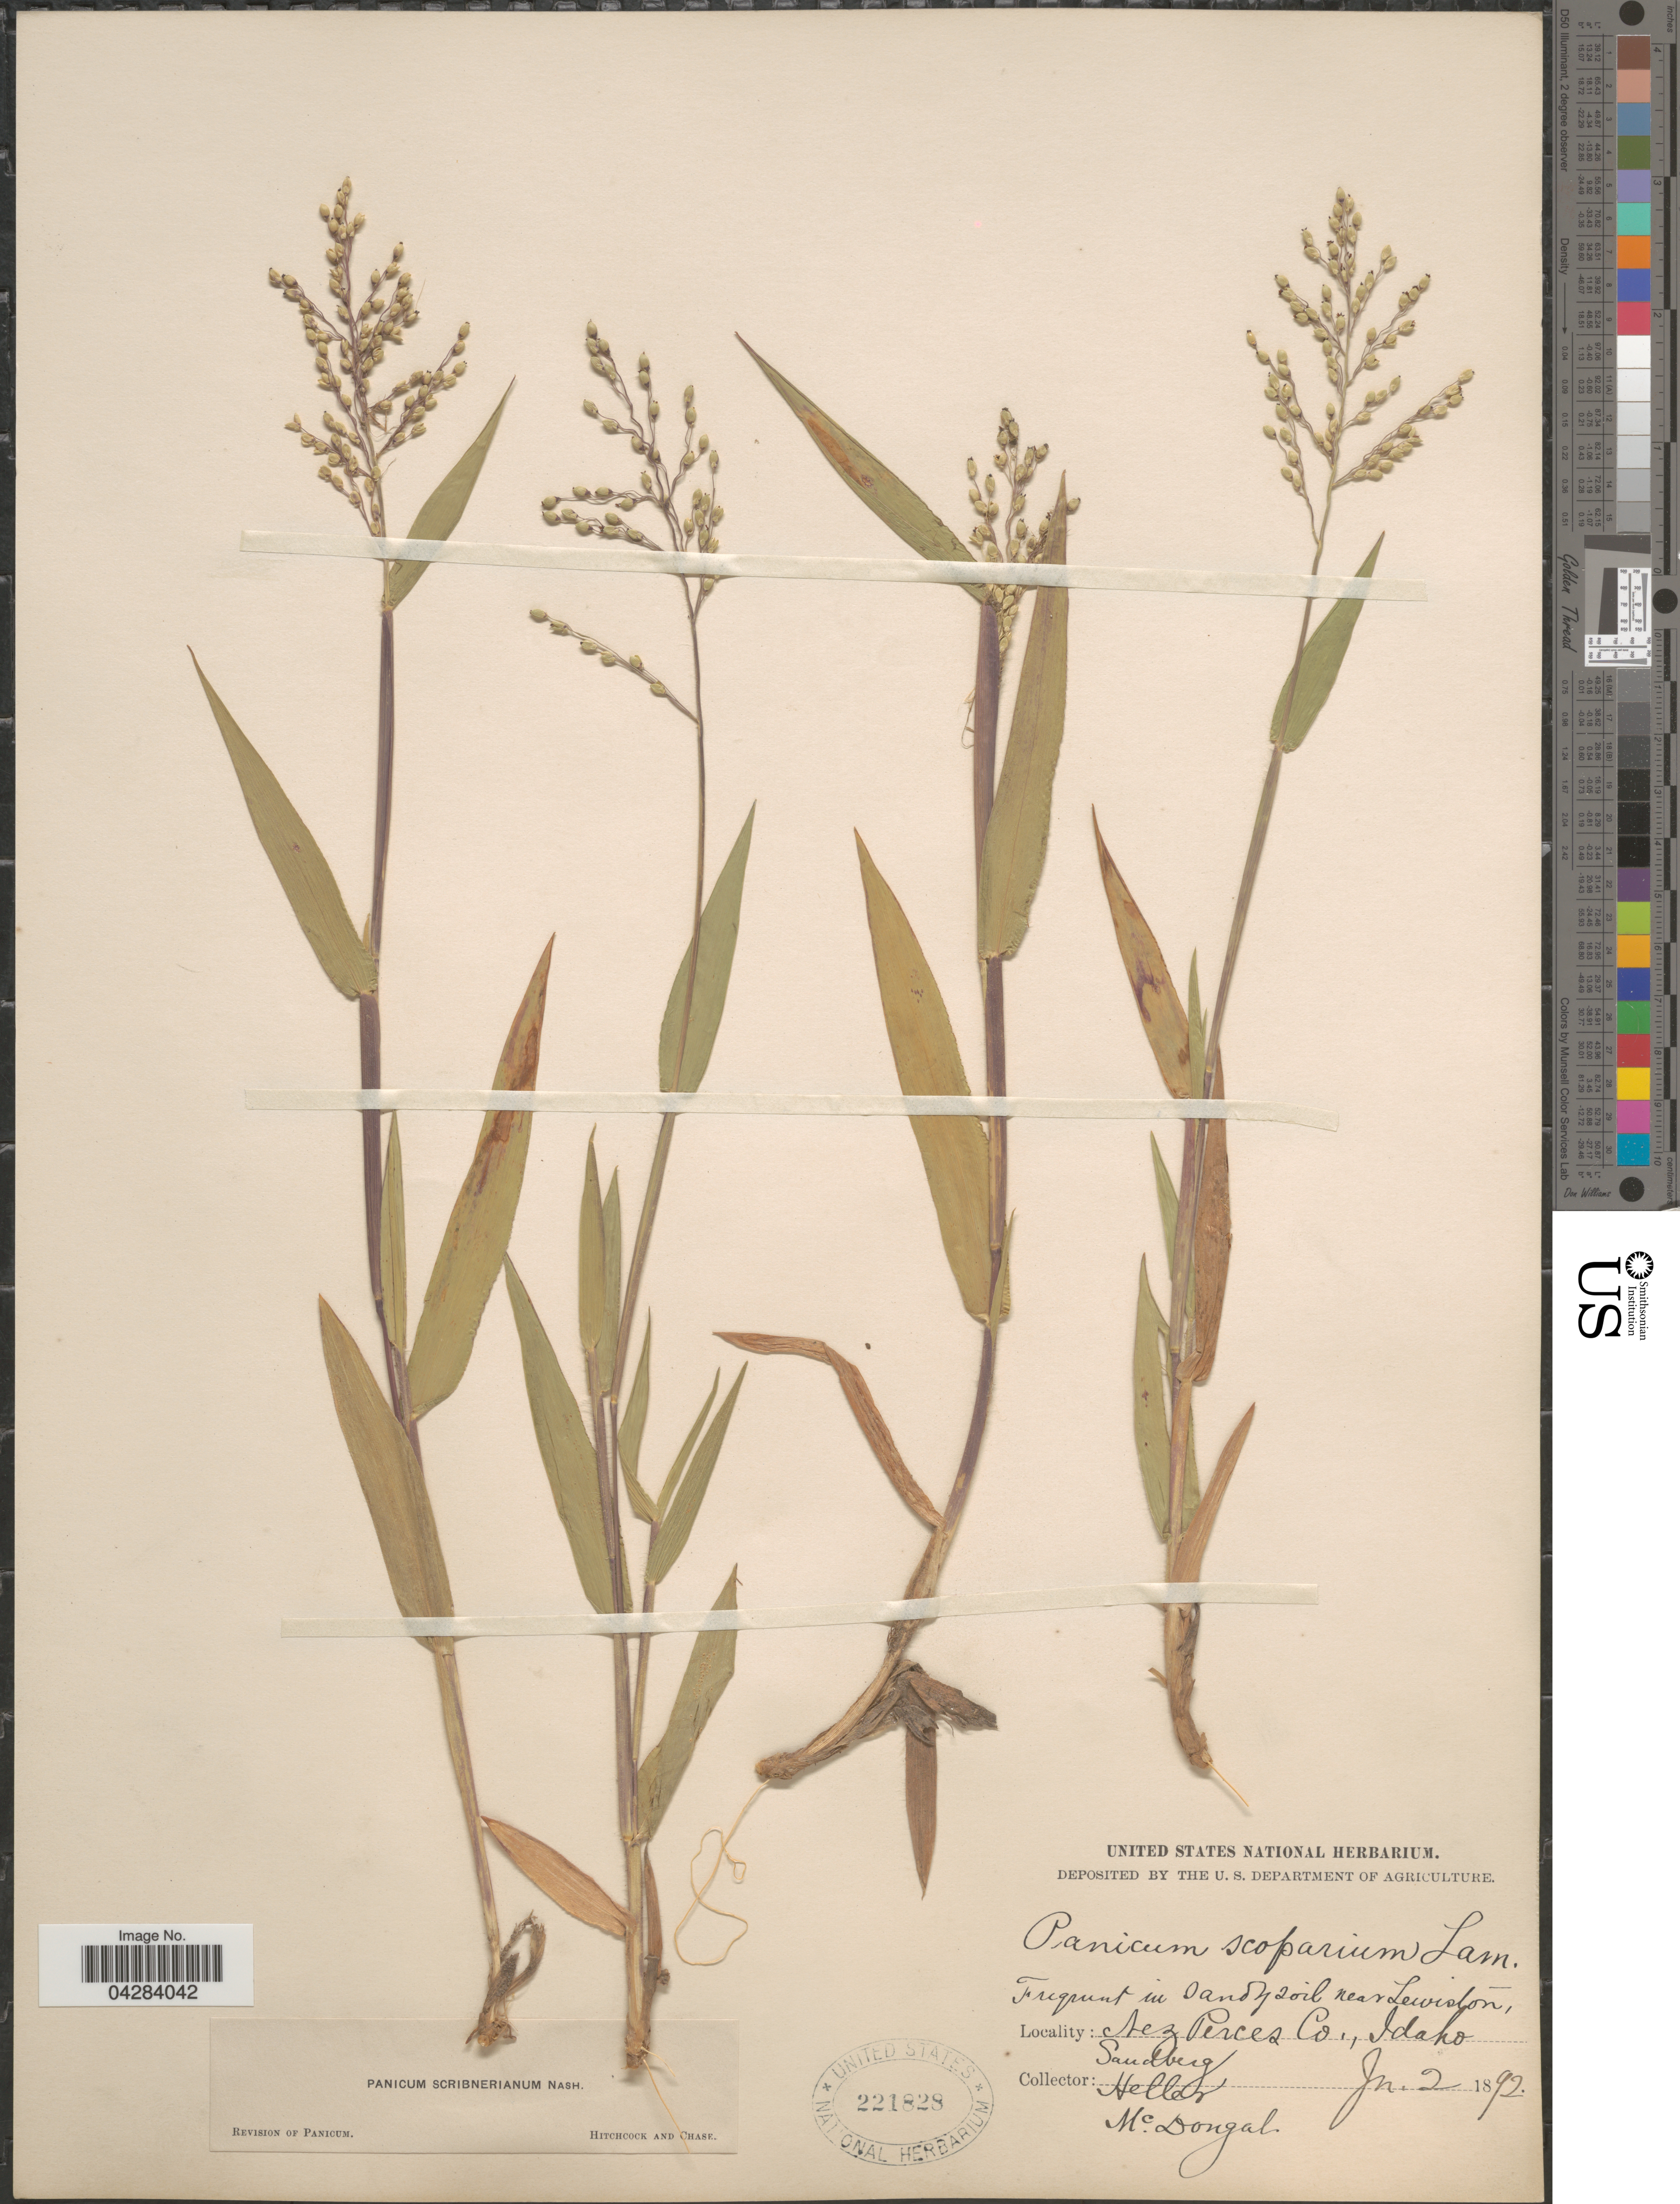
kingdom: Plantae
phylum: Tracheophyta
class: Liliopsida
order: Poales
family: Poaceae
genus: Dichanthelium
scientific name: Dichanthelium oligosanthes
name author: (Schult.) Gould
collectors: Sandberg, -- Heller & McDougal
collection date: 1892-06-02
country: United States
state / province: Idaho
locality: In sandy soil near Lewiston, Nez Perces Co.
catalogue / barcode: US 221828